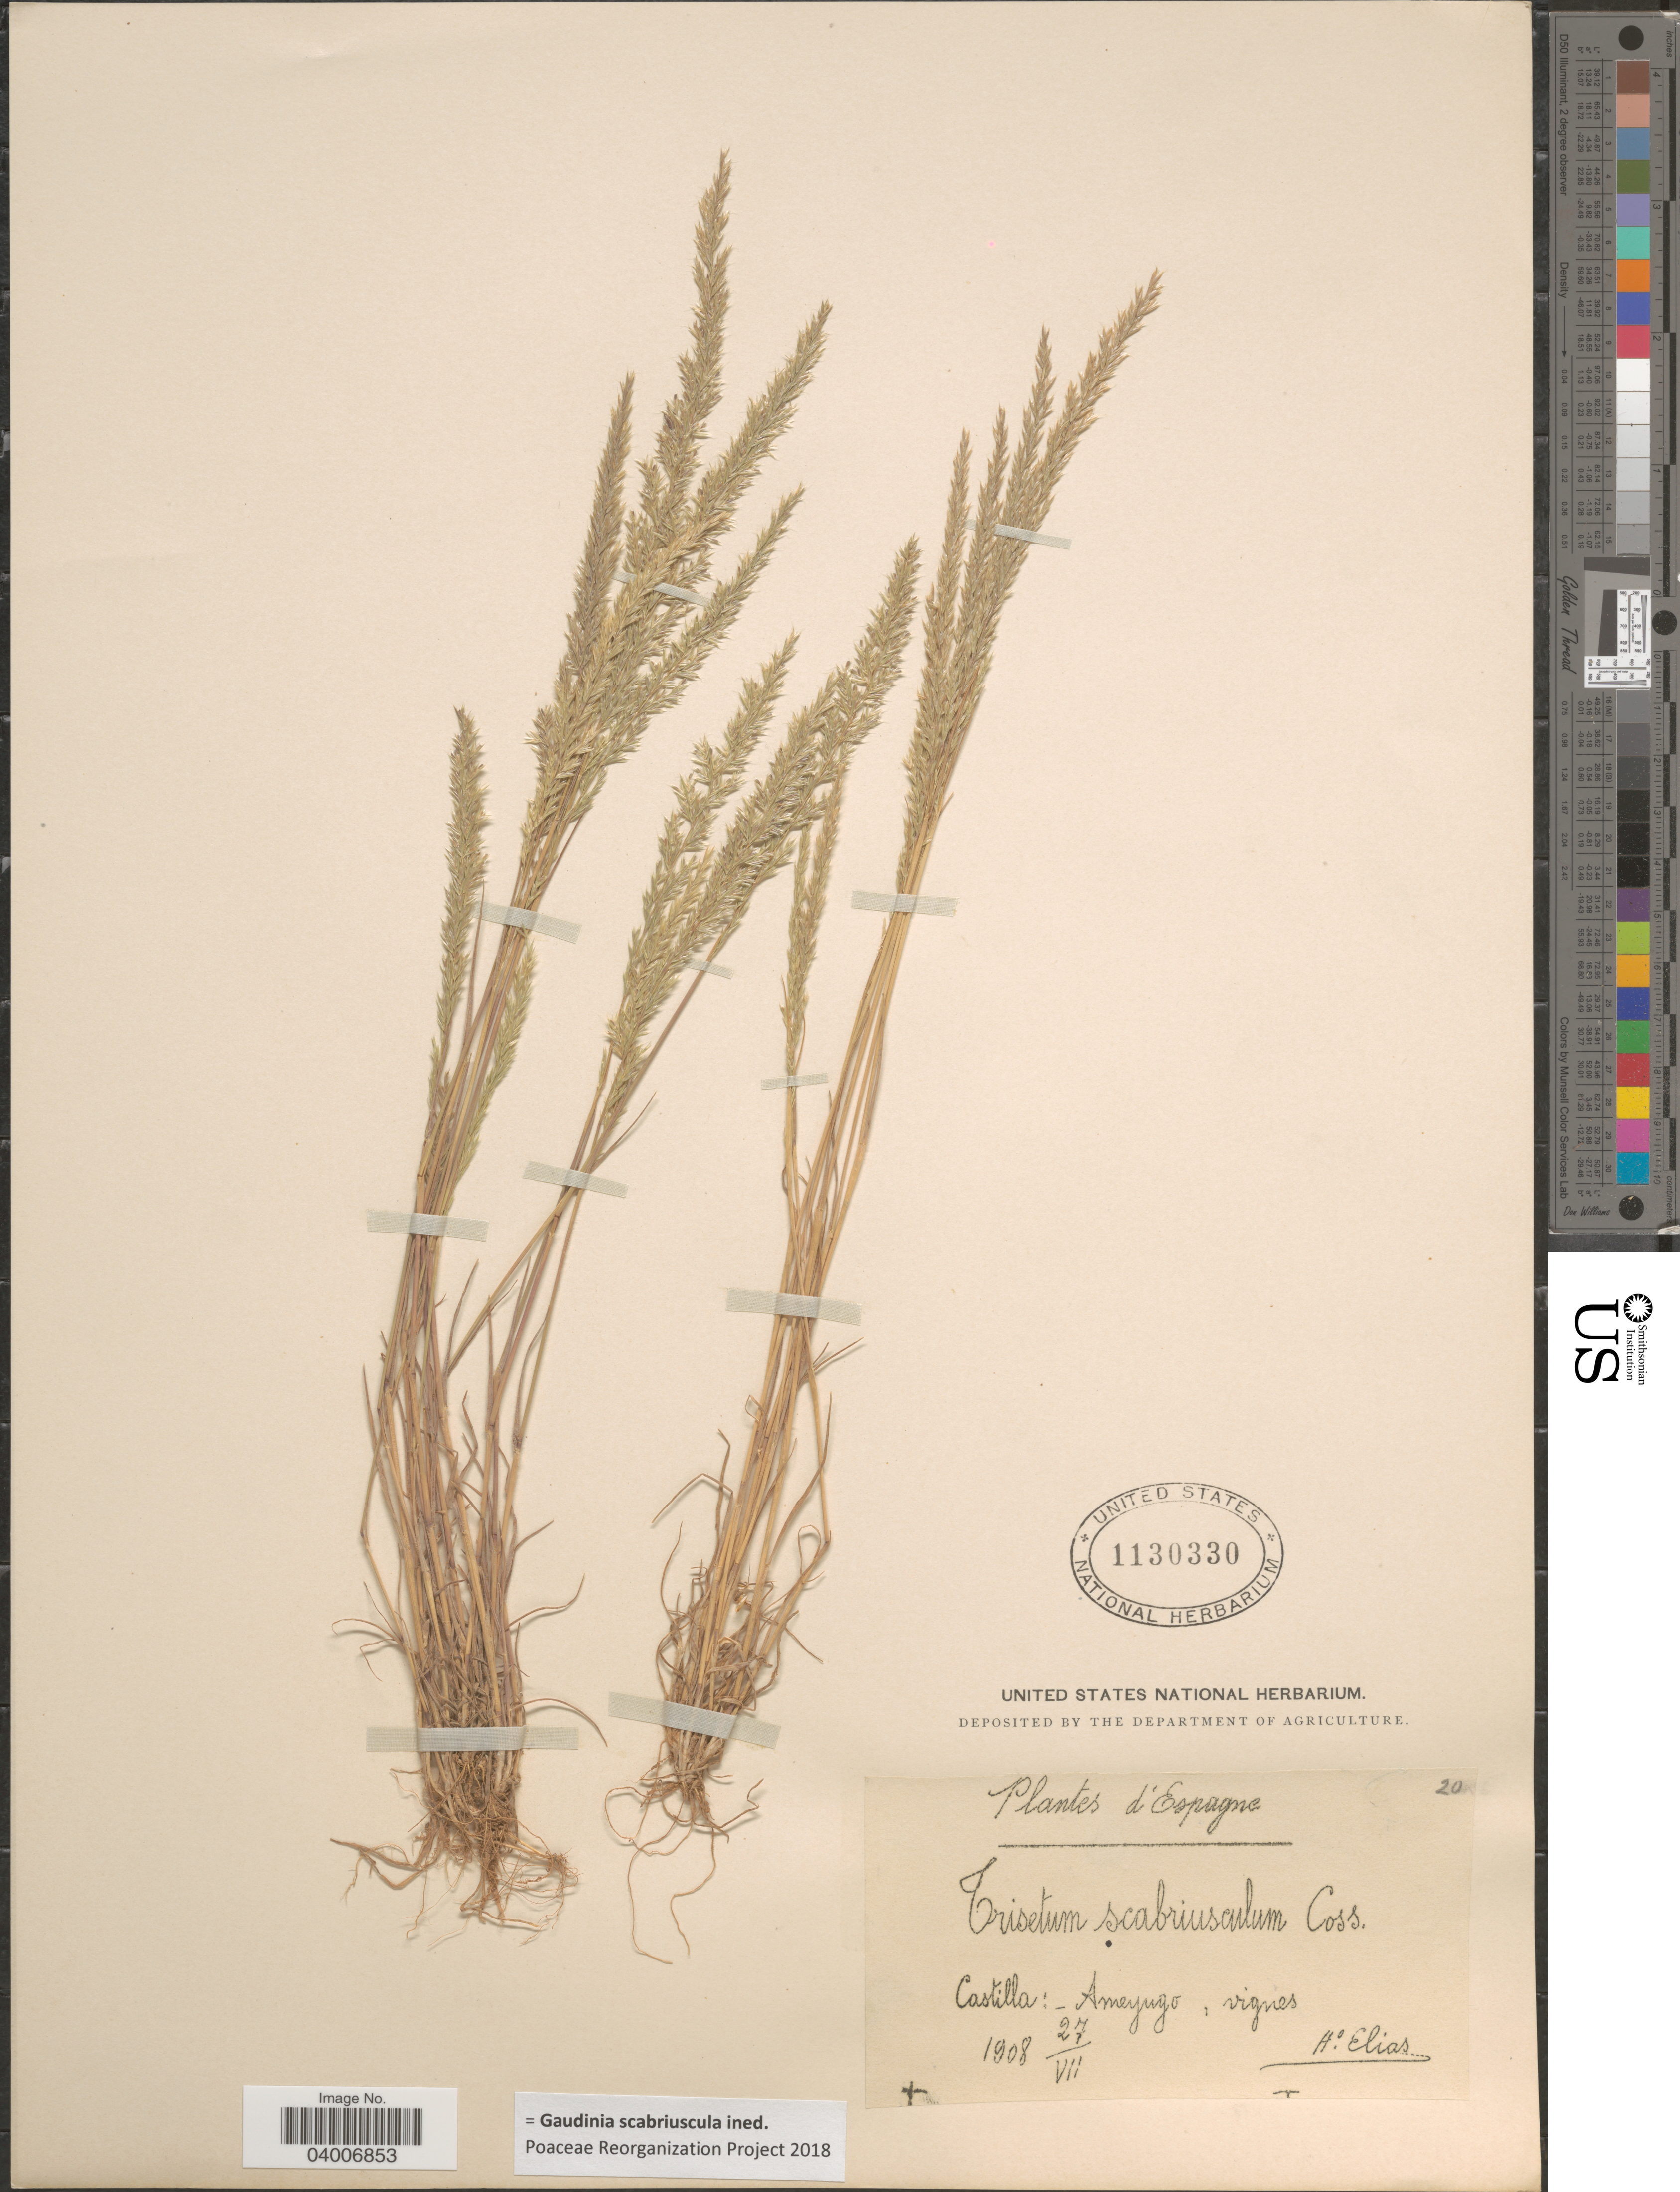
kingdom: Plantae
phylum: Tracheophyta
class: Liliopsida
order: Poales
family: Poaceae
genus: Gaudinia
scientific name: Gaudinia scabriuscula ined.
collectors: H. Elias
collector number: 20?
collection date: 1908-07-27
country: Spain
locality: Espagne. Castilla: Ameyugo, vignes.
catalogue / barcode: US 1130330